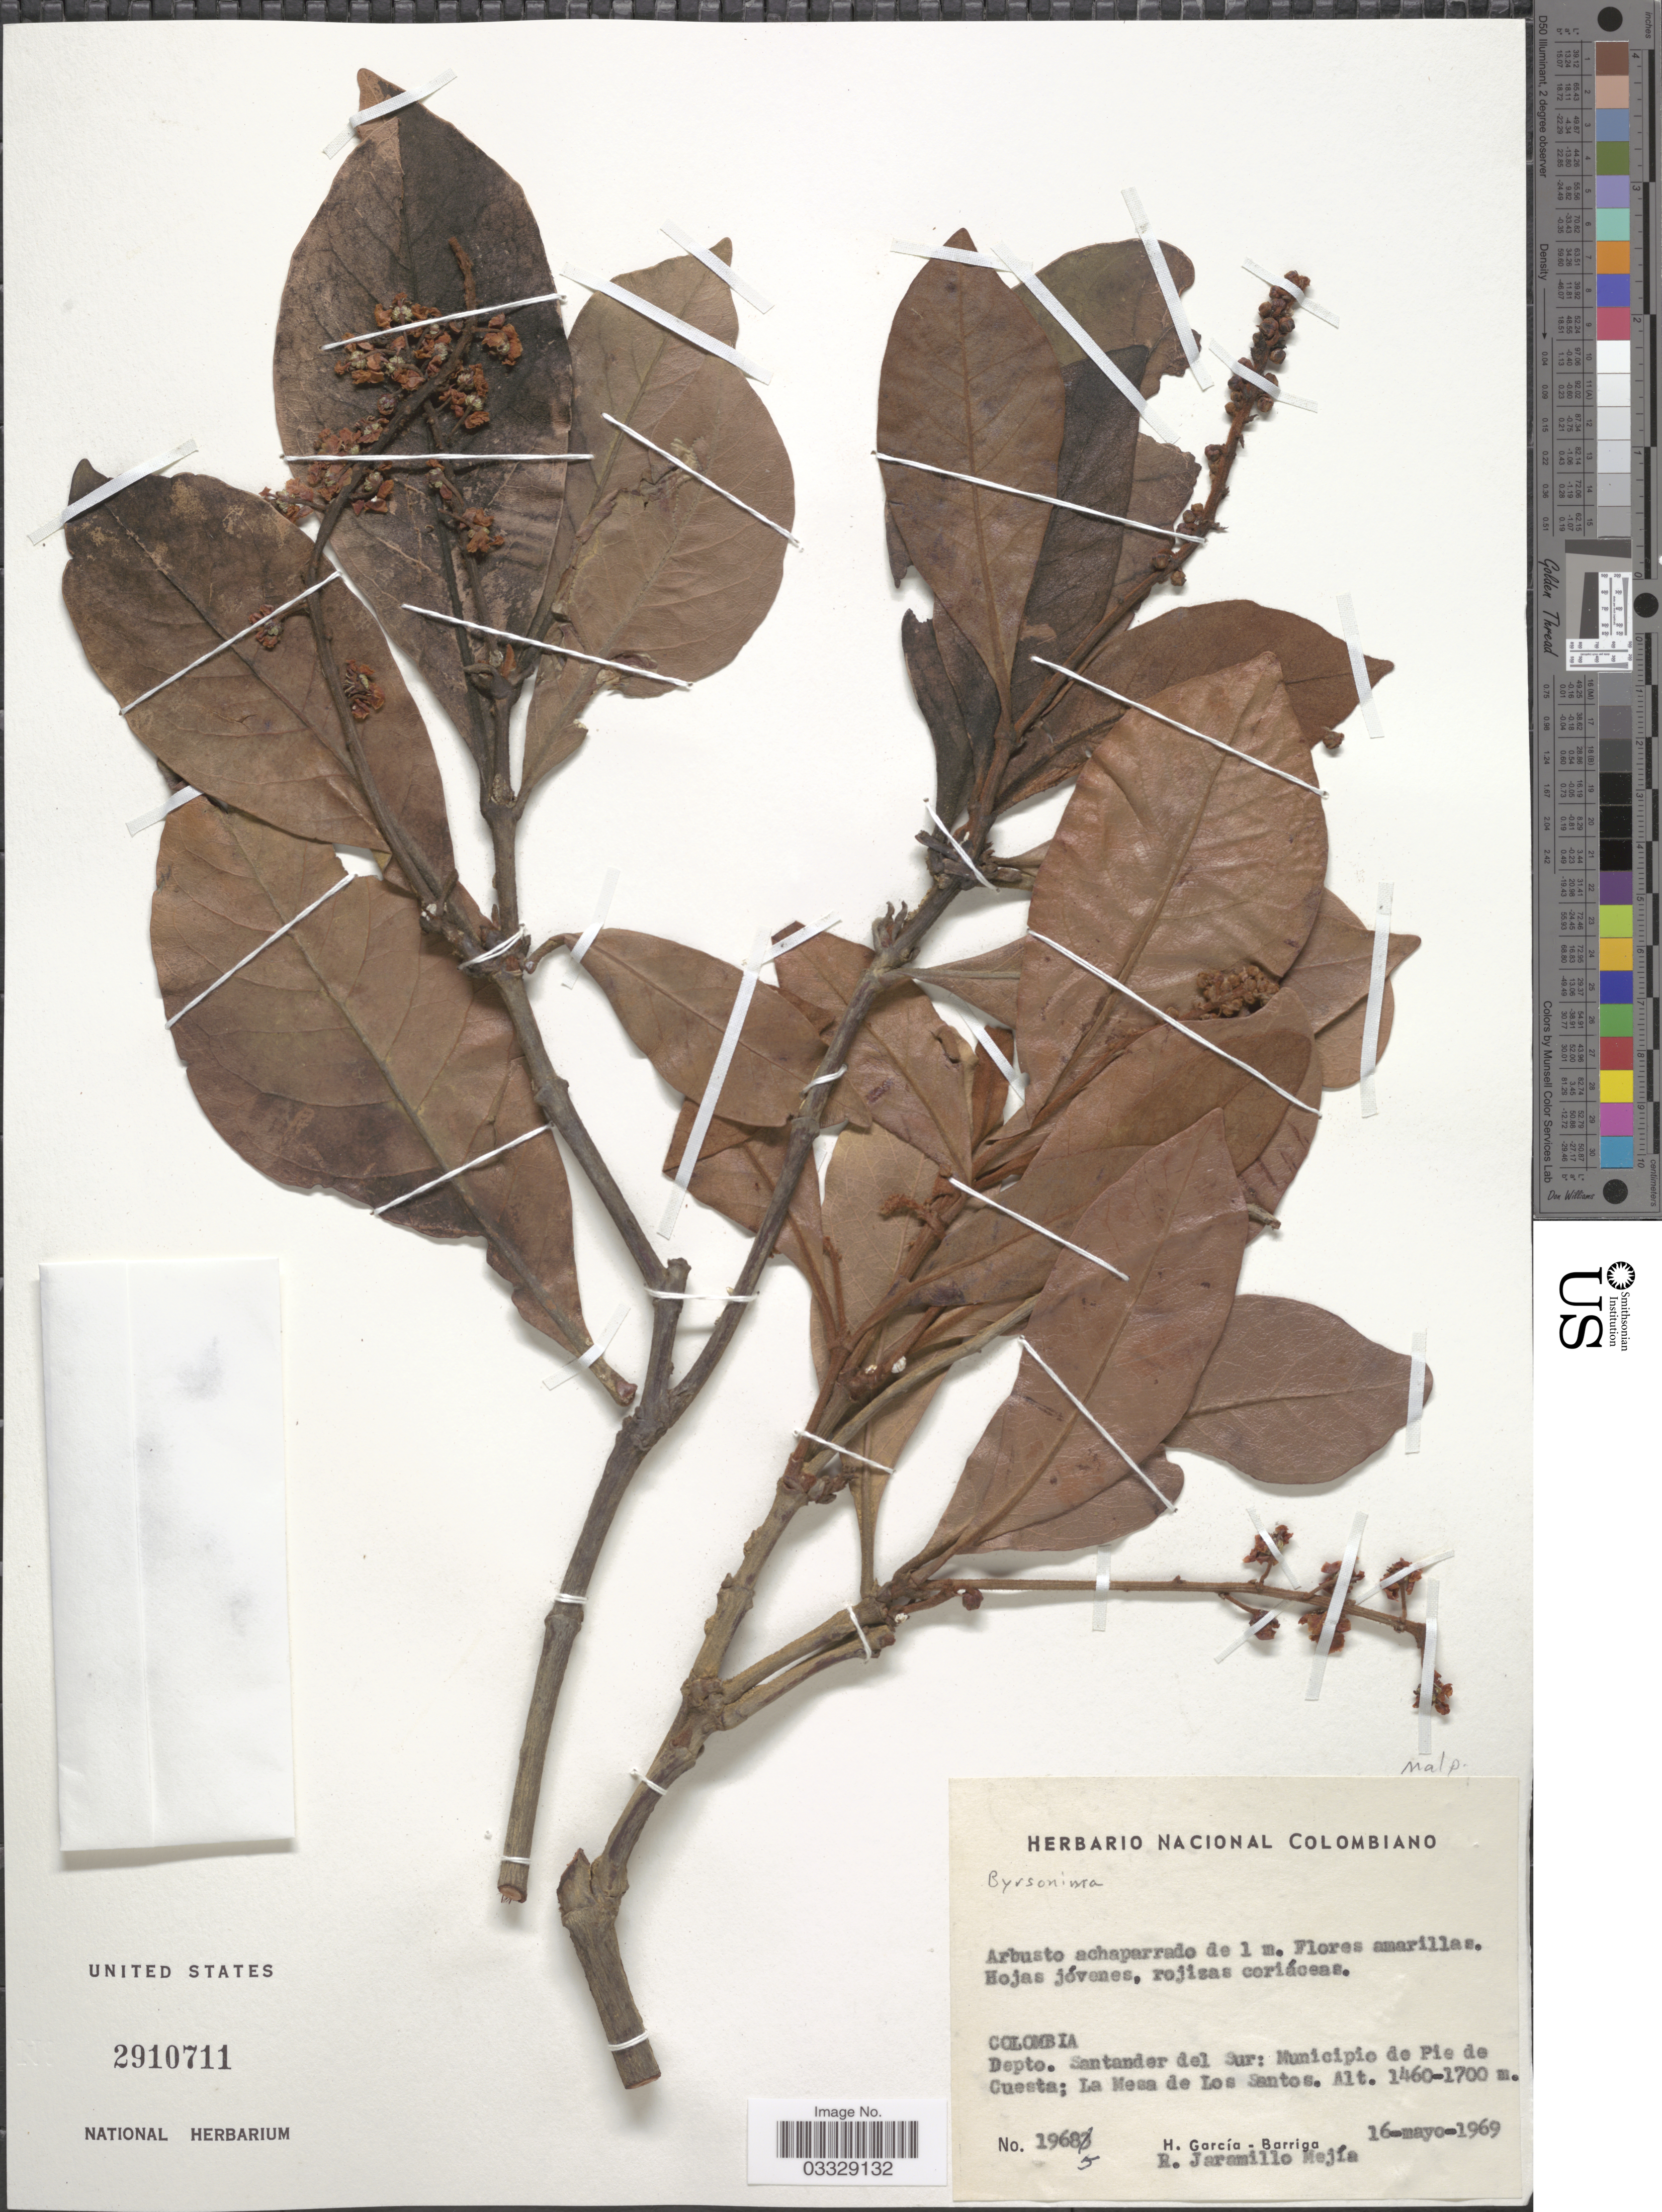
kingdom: Plantae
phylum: Tracheophyta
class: Magnoliopsida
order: Malpighiales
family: Malpighiaceae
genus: Byrsonima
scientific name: Byrsonima sp.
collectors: H. García Barriga & R. Jaramillo M.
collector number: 19685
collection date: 1969-05-16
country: Colombia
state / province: Santander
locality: Depto. Santander del Sur: Municipio de Pie de Cuesta: La Mesa de Los Santos.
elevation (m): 1460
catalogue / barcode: US 2910711